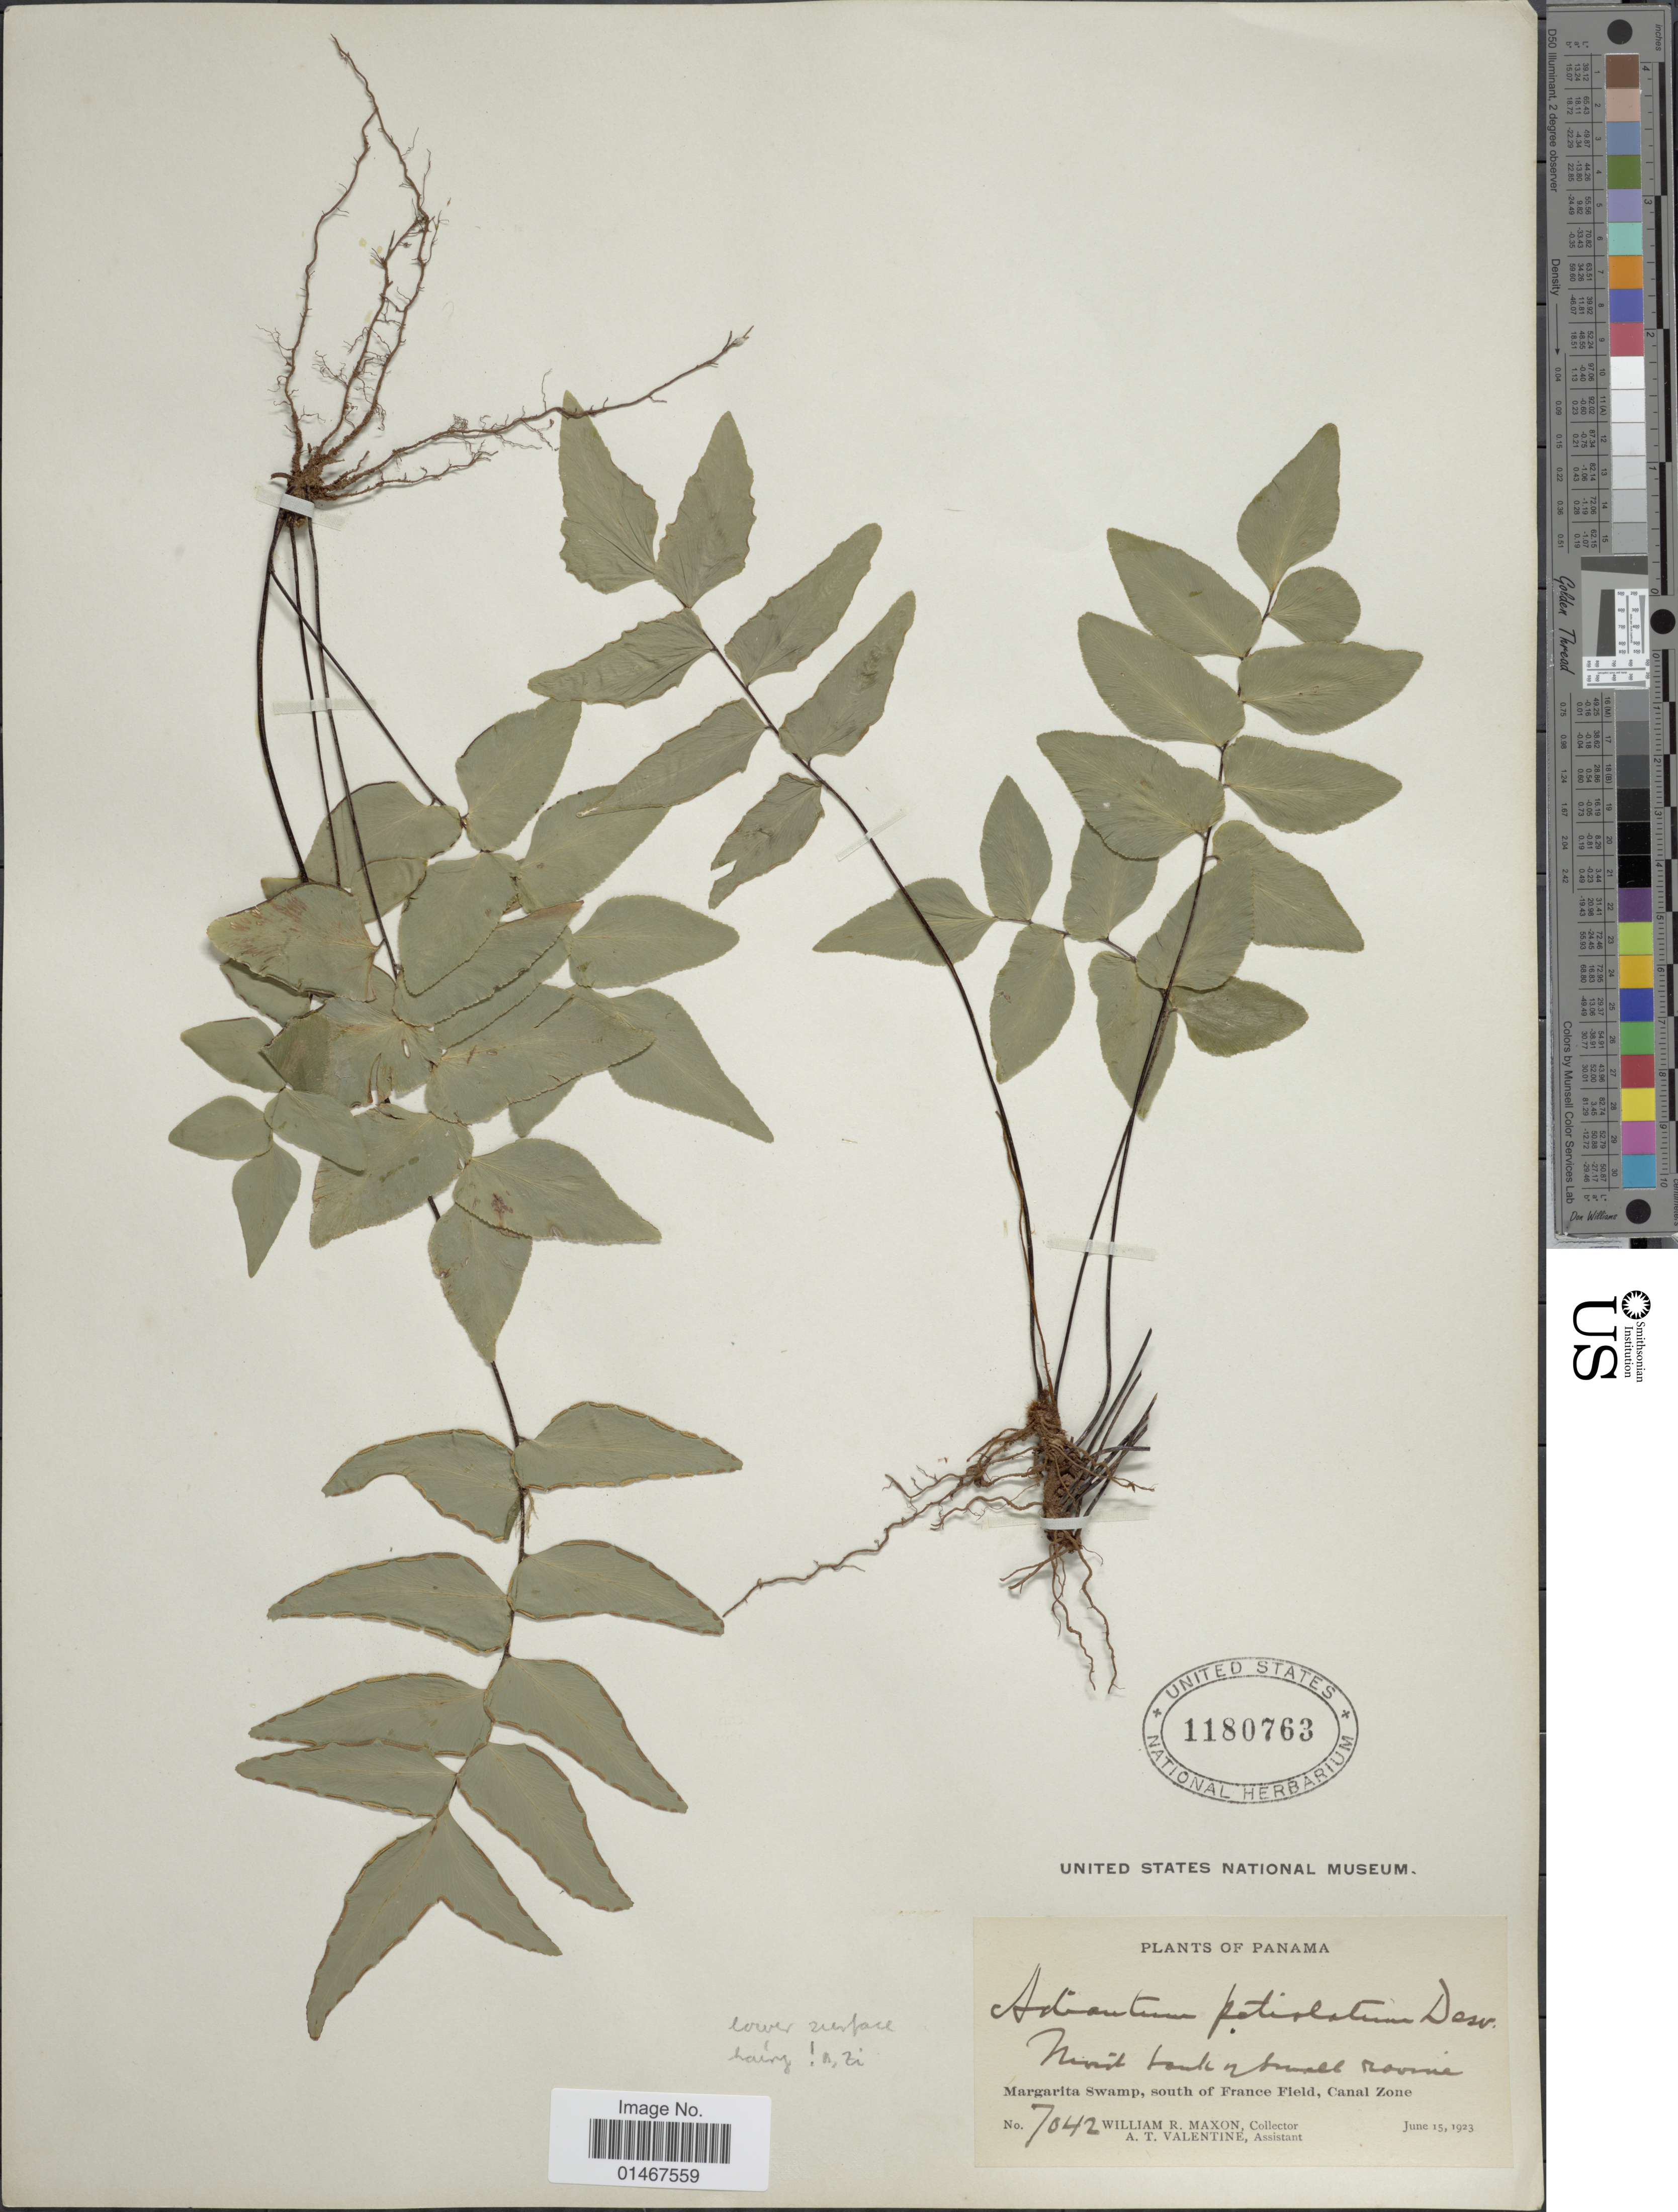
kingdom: Plantae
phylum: Tracheophyta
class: Polypodiopsida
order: Polypodiales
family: Pteridaceae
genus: Adiantum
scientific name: Adiantum petiolatum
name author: Desv.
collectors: W. R. Maxon & A. Valentine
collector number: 7042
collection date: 1923-06-15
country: Panama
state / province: Colón / Panamá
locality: Margarita Swamp, south of France Field, Canal Zone. Moist bank in small ravine.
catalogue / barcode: US 1180763